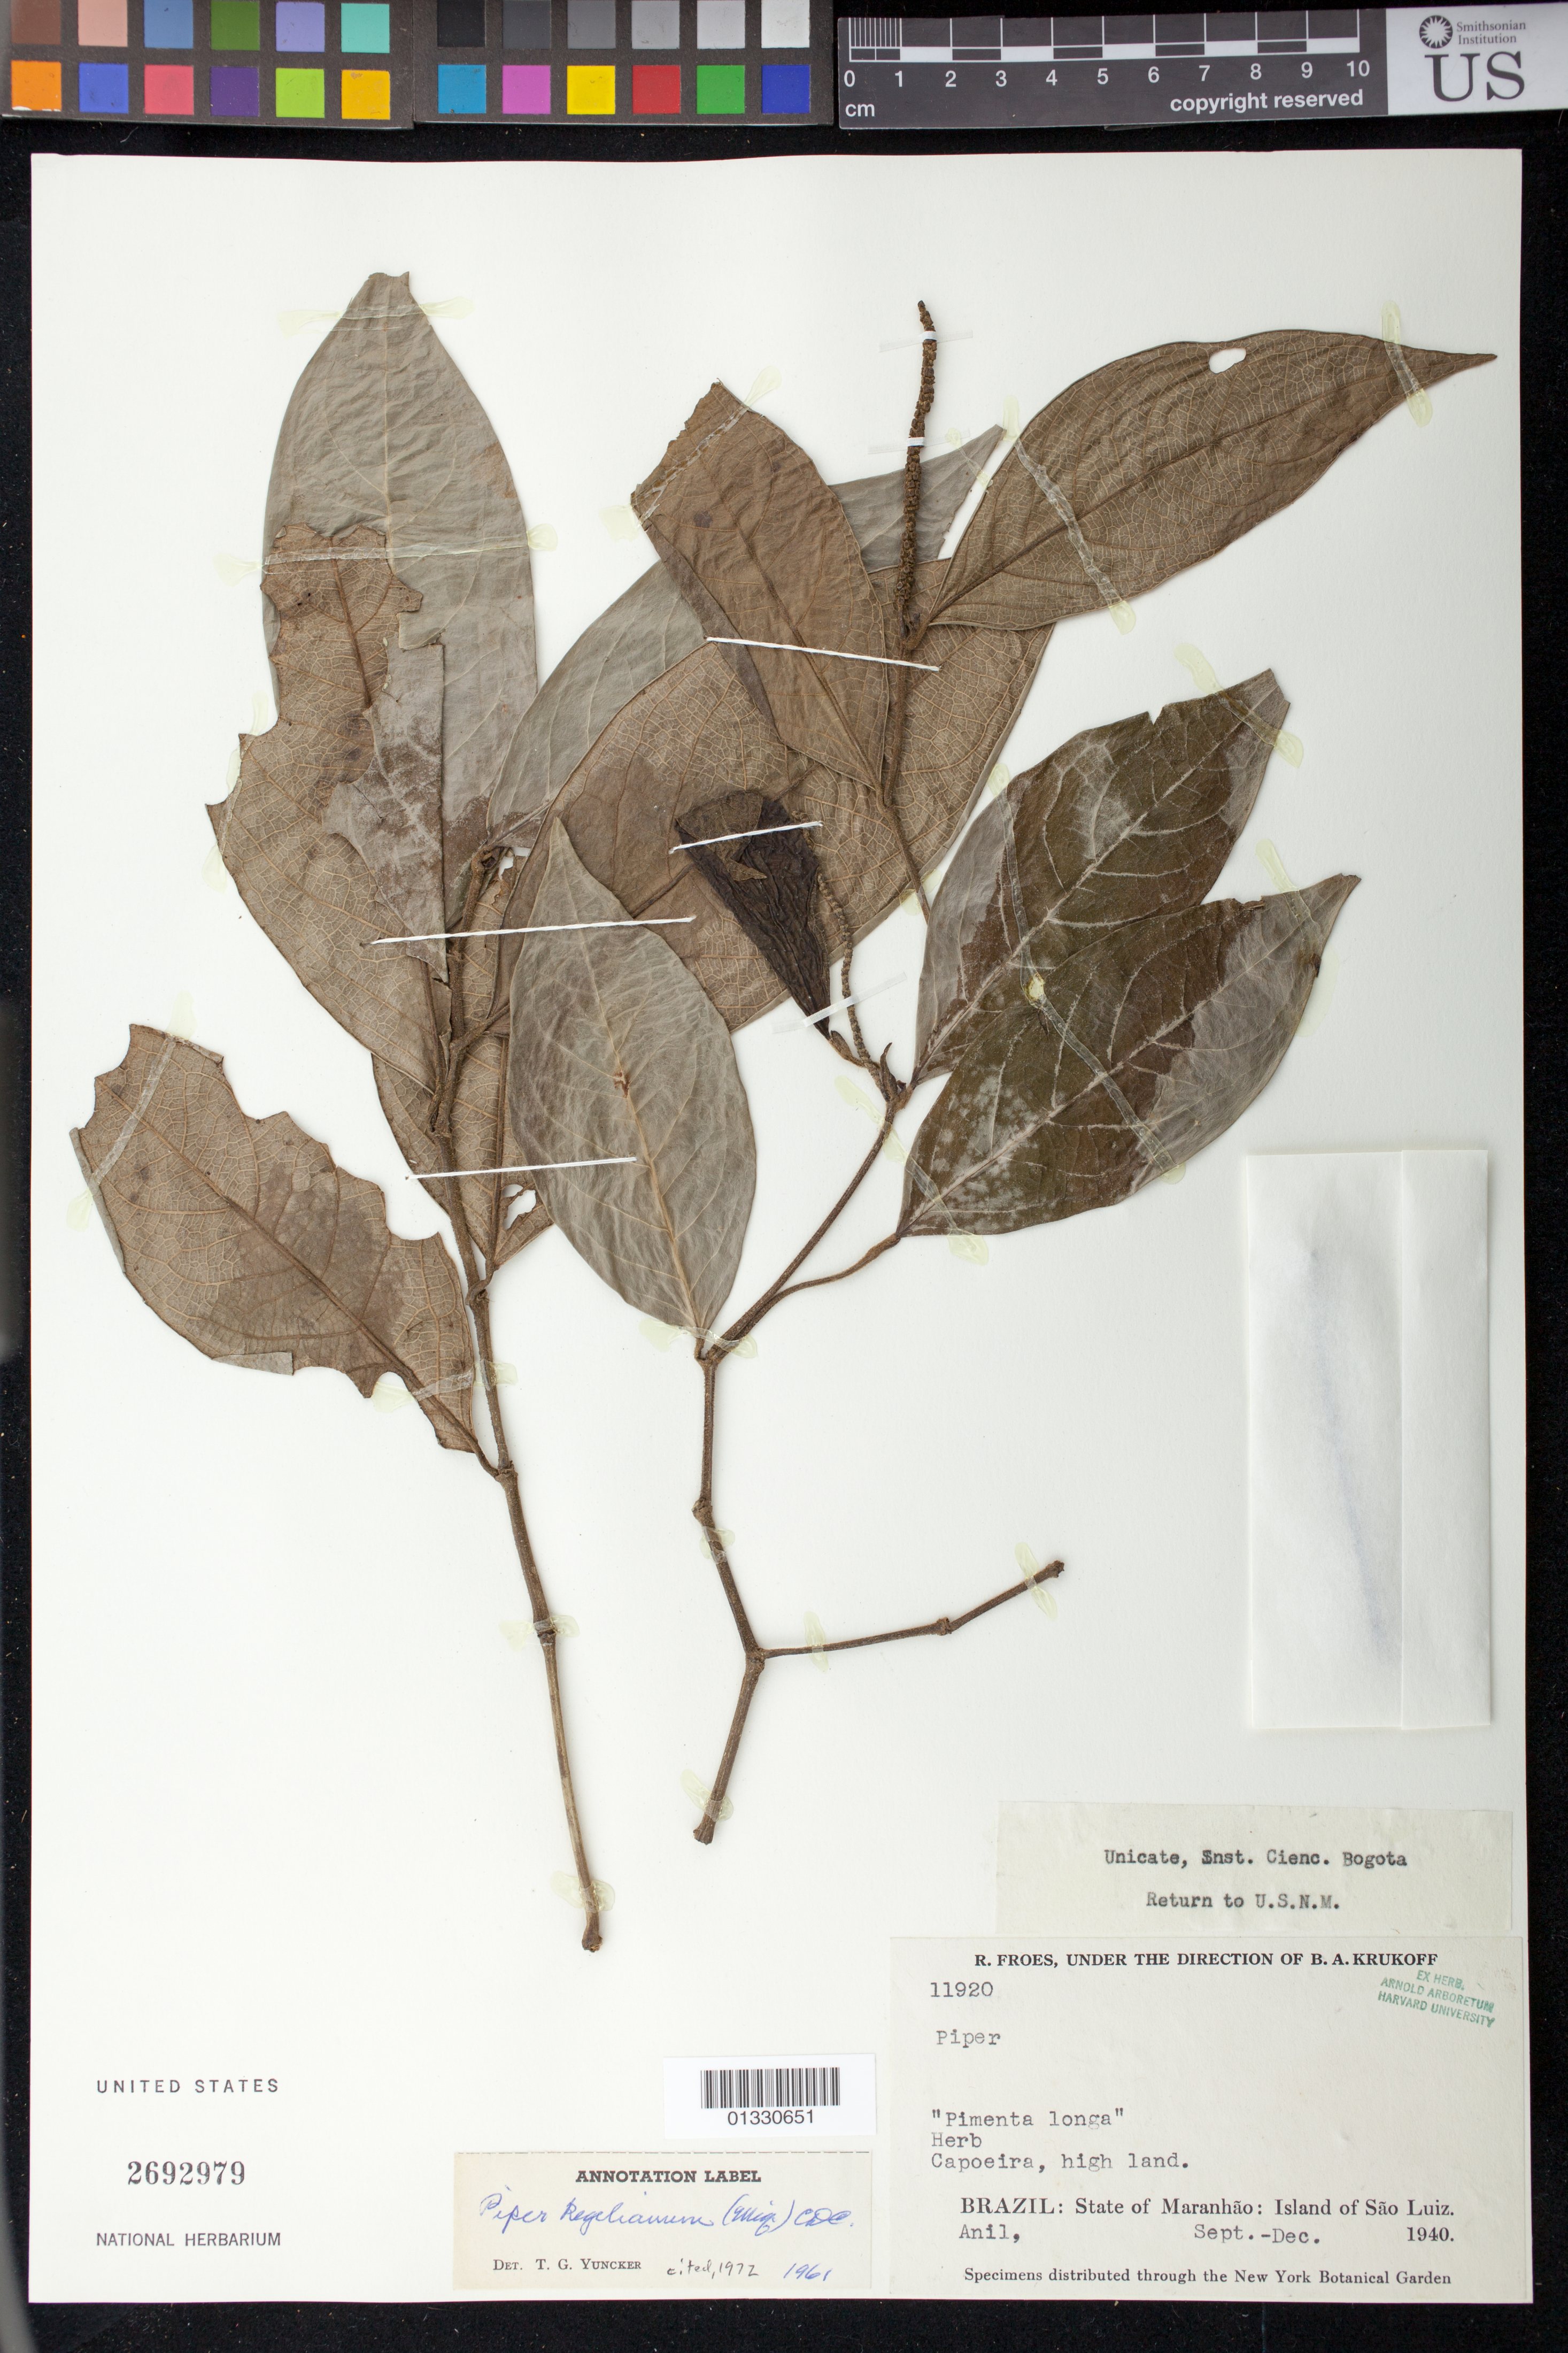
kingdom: Plantae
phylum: Tracheophyta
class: Magnoliopsida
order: Piperales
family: Piperaceae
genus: Piper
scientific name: Piper kegelianum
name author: (Miq.) C. DC.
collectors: R. L. Fróes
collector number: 11920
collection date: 1940-12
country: Brazil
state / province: Maranhão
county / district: São Luís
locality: Island of São Luiz. Anil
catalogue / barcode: US 2692979